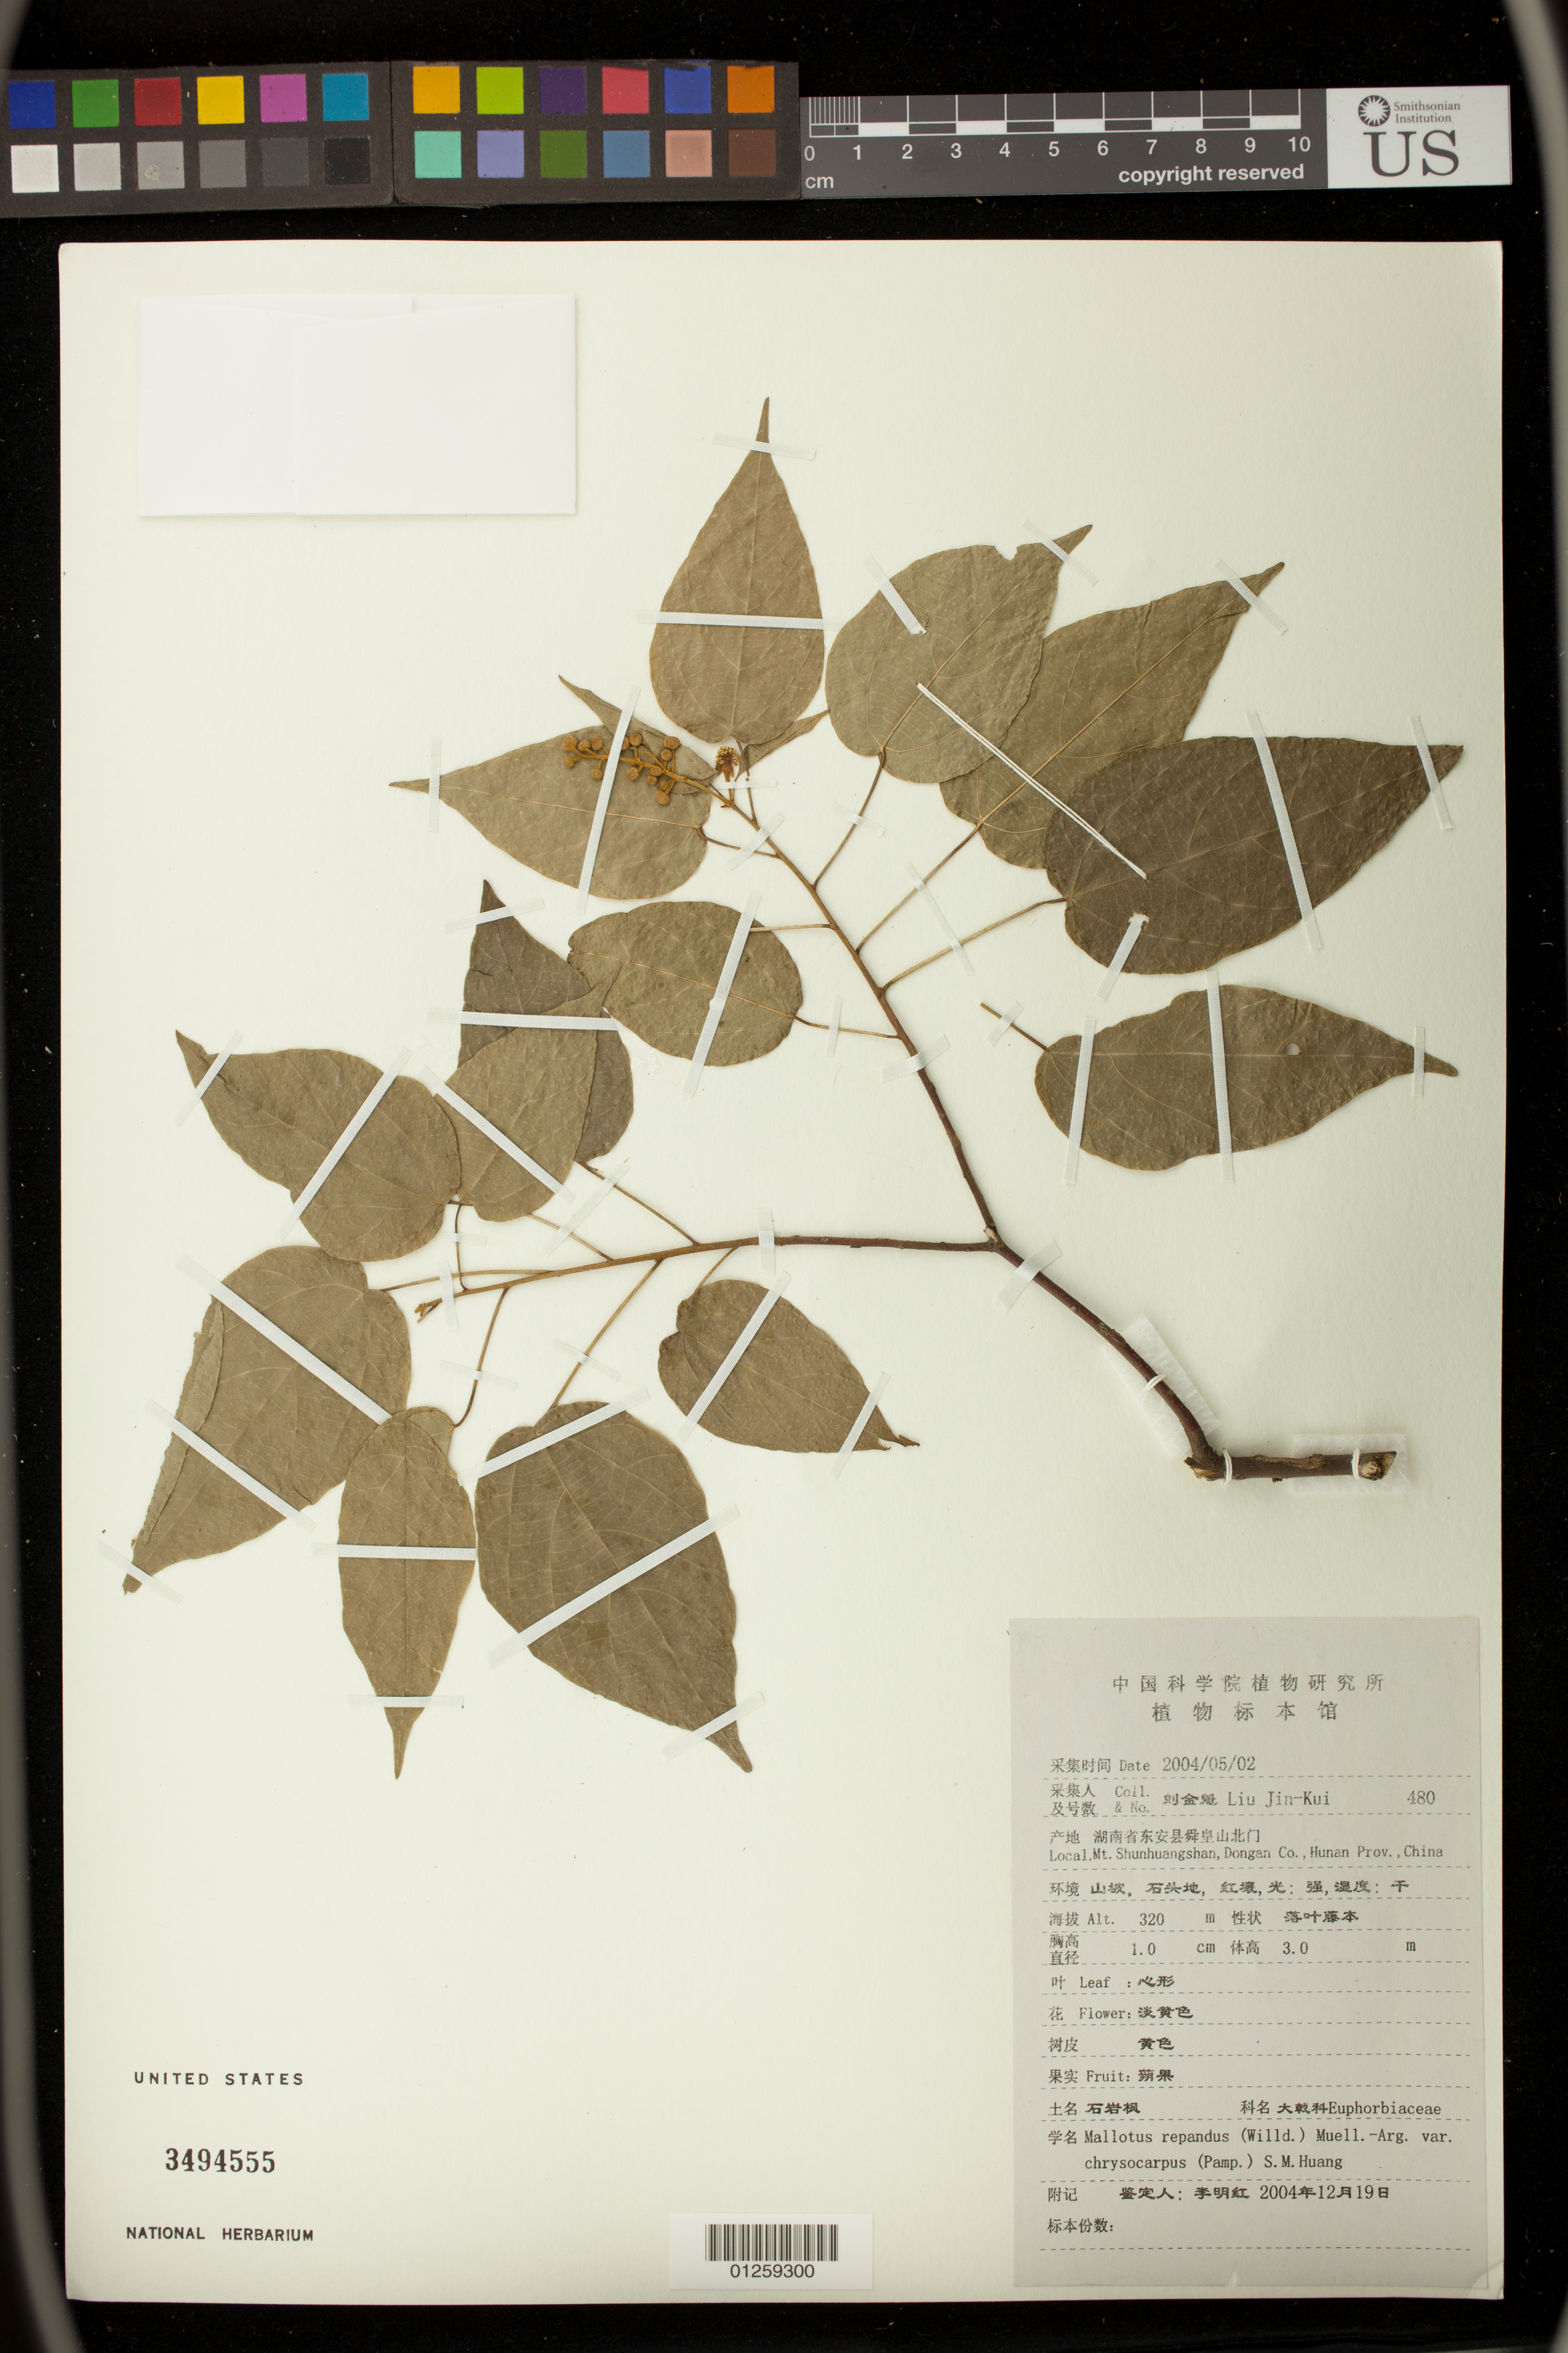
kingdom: Plantae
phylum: Tracheophyta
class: Magnoliopsida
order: Malpighiales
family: Euphorbiaceae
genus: Mallotus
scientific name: Mallotus repandus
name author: (Rottler) Müll. Arg.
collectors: L. Jin-Kui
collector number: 480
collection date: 2004-05-02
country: China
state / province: Hunan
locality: Mt. Shunhuangshan, Dongan Co.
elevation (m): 320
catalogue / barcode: US 3494555